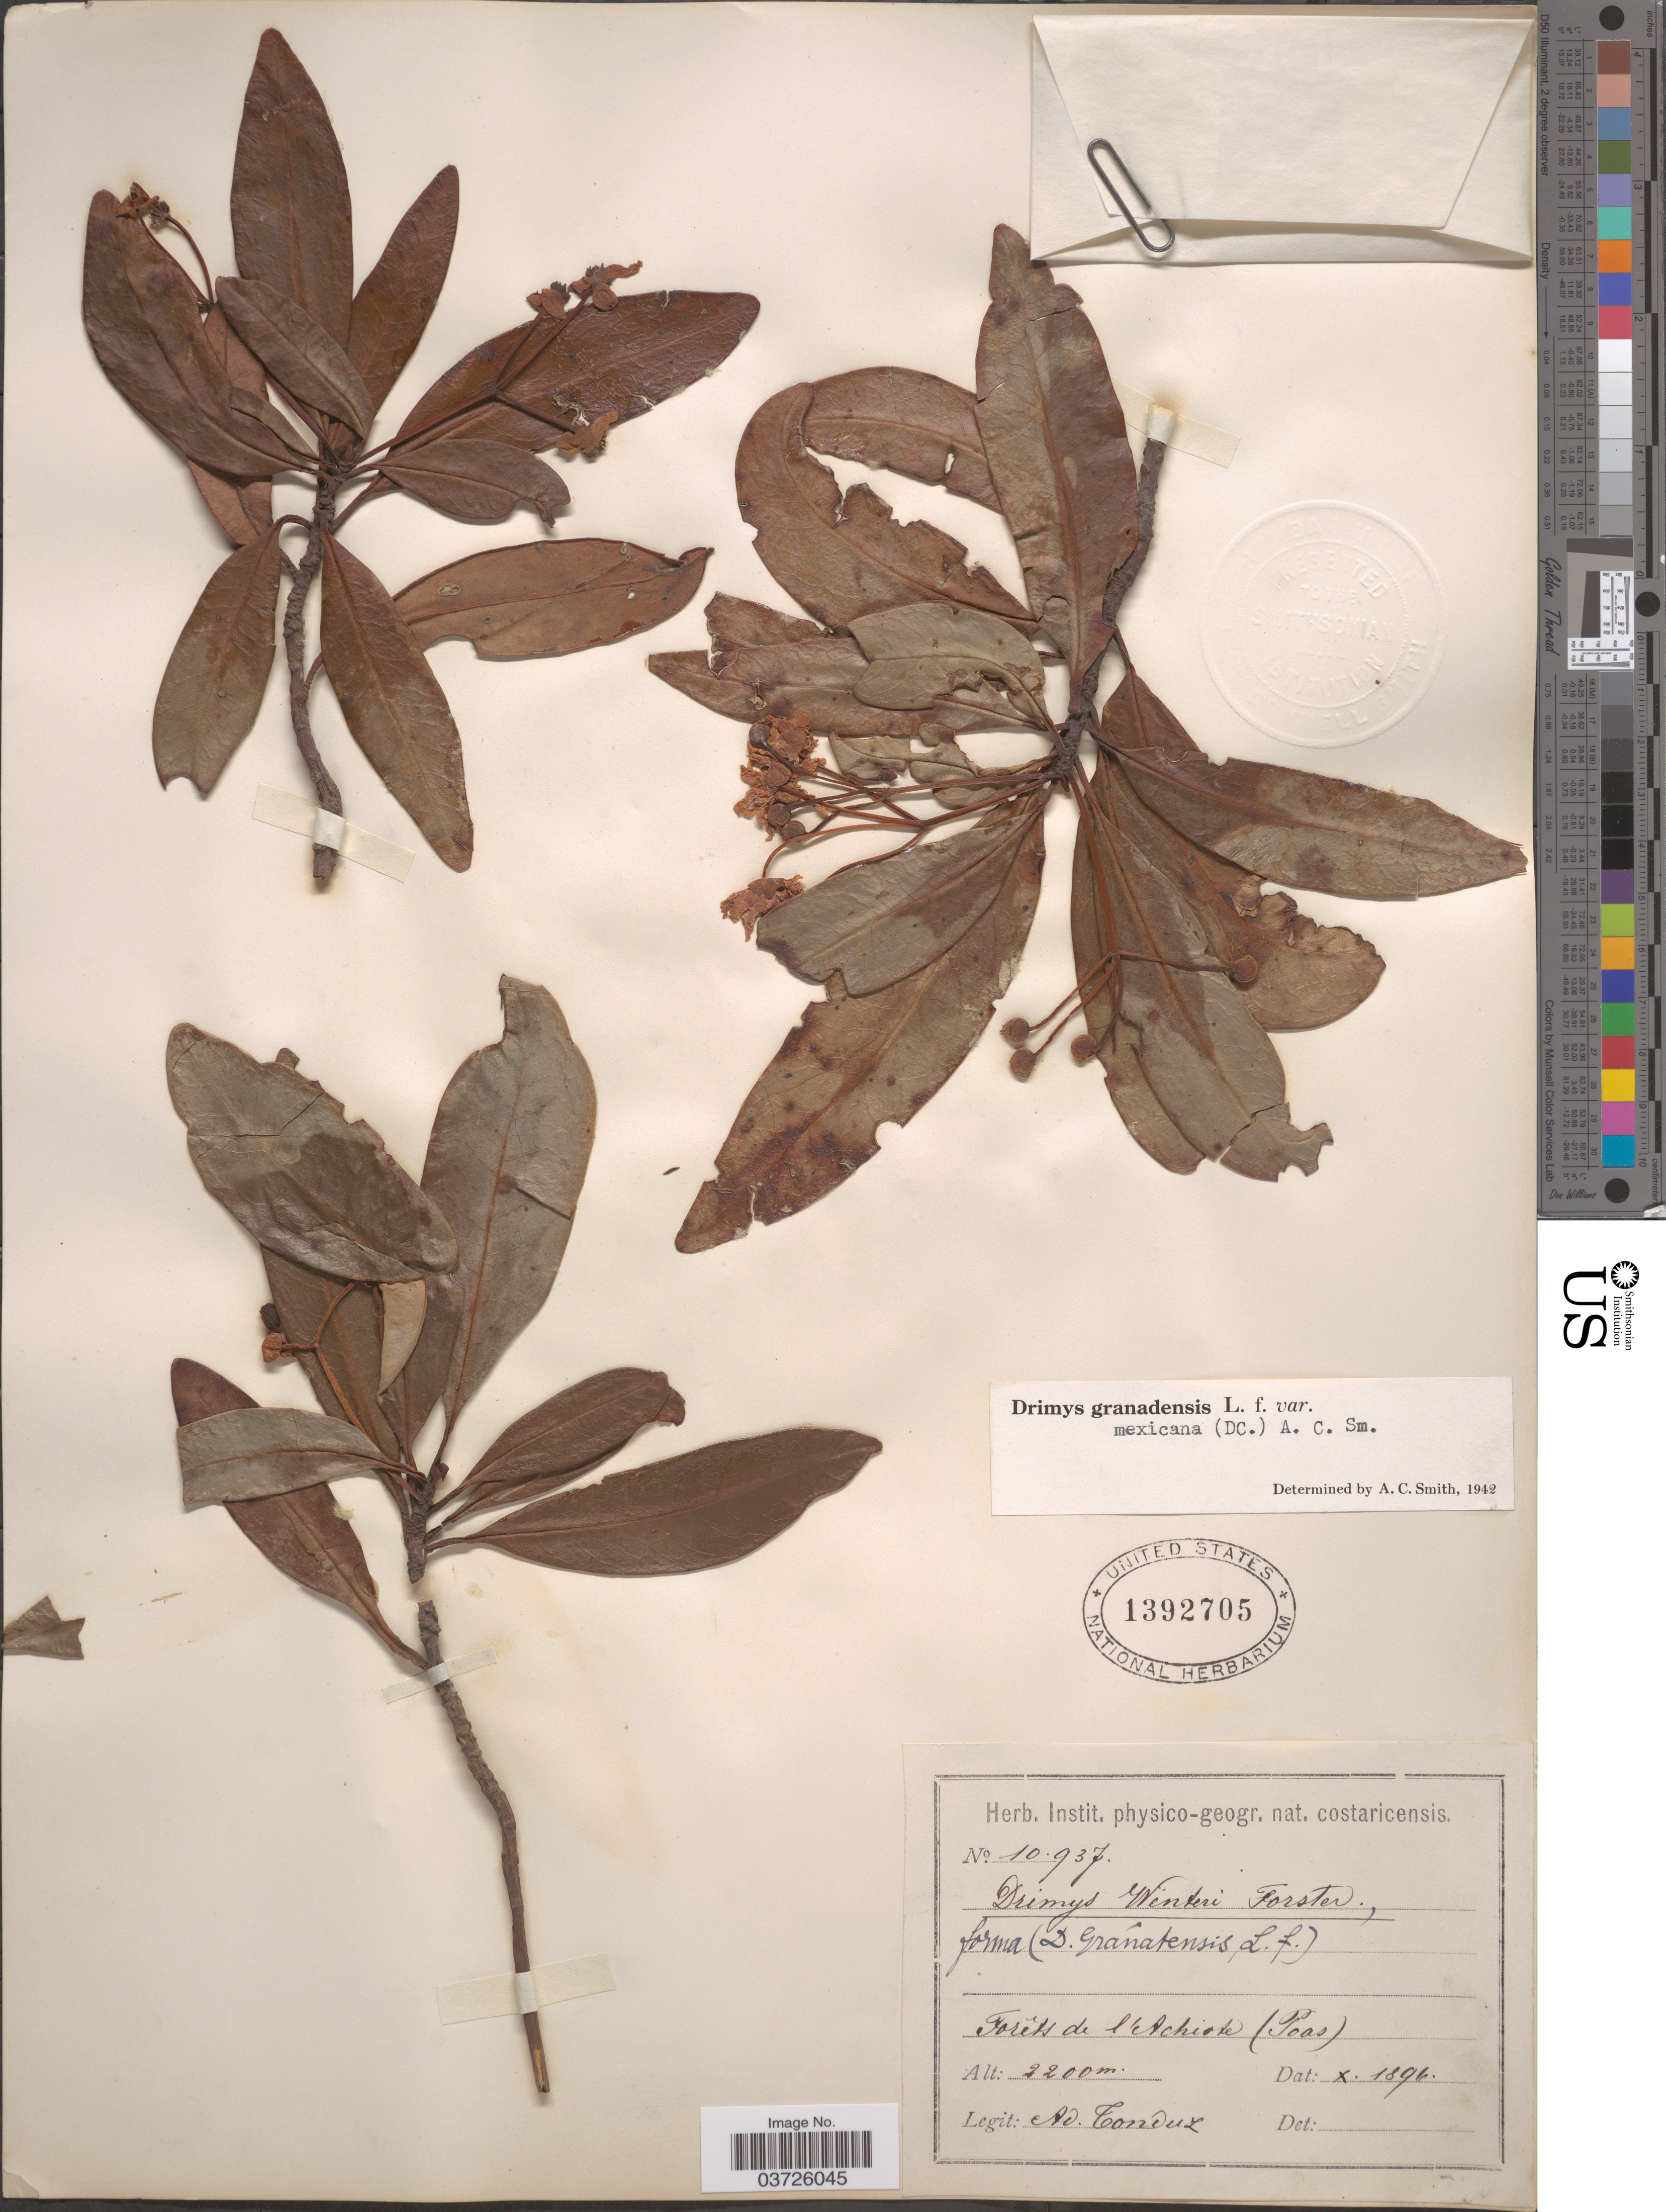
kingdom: Plantae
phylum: Tracheophyta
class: Magnoliopsida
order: Canellales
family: Winteraceae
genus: Drimys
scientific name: Drimys granadensis var. mexicana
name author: L. f.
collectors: A. Tonduz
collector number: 10937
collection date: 1896-10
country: Costa Rica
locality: Forêts de l'Achiote (Poas).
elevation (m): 2200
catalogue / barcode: US 1392705